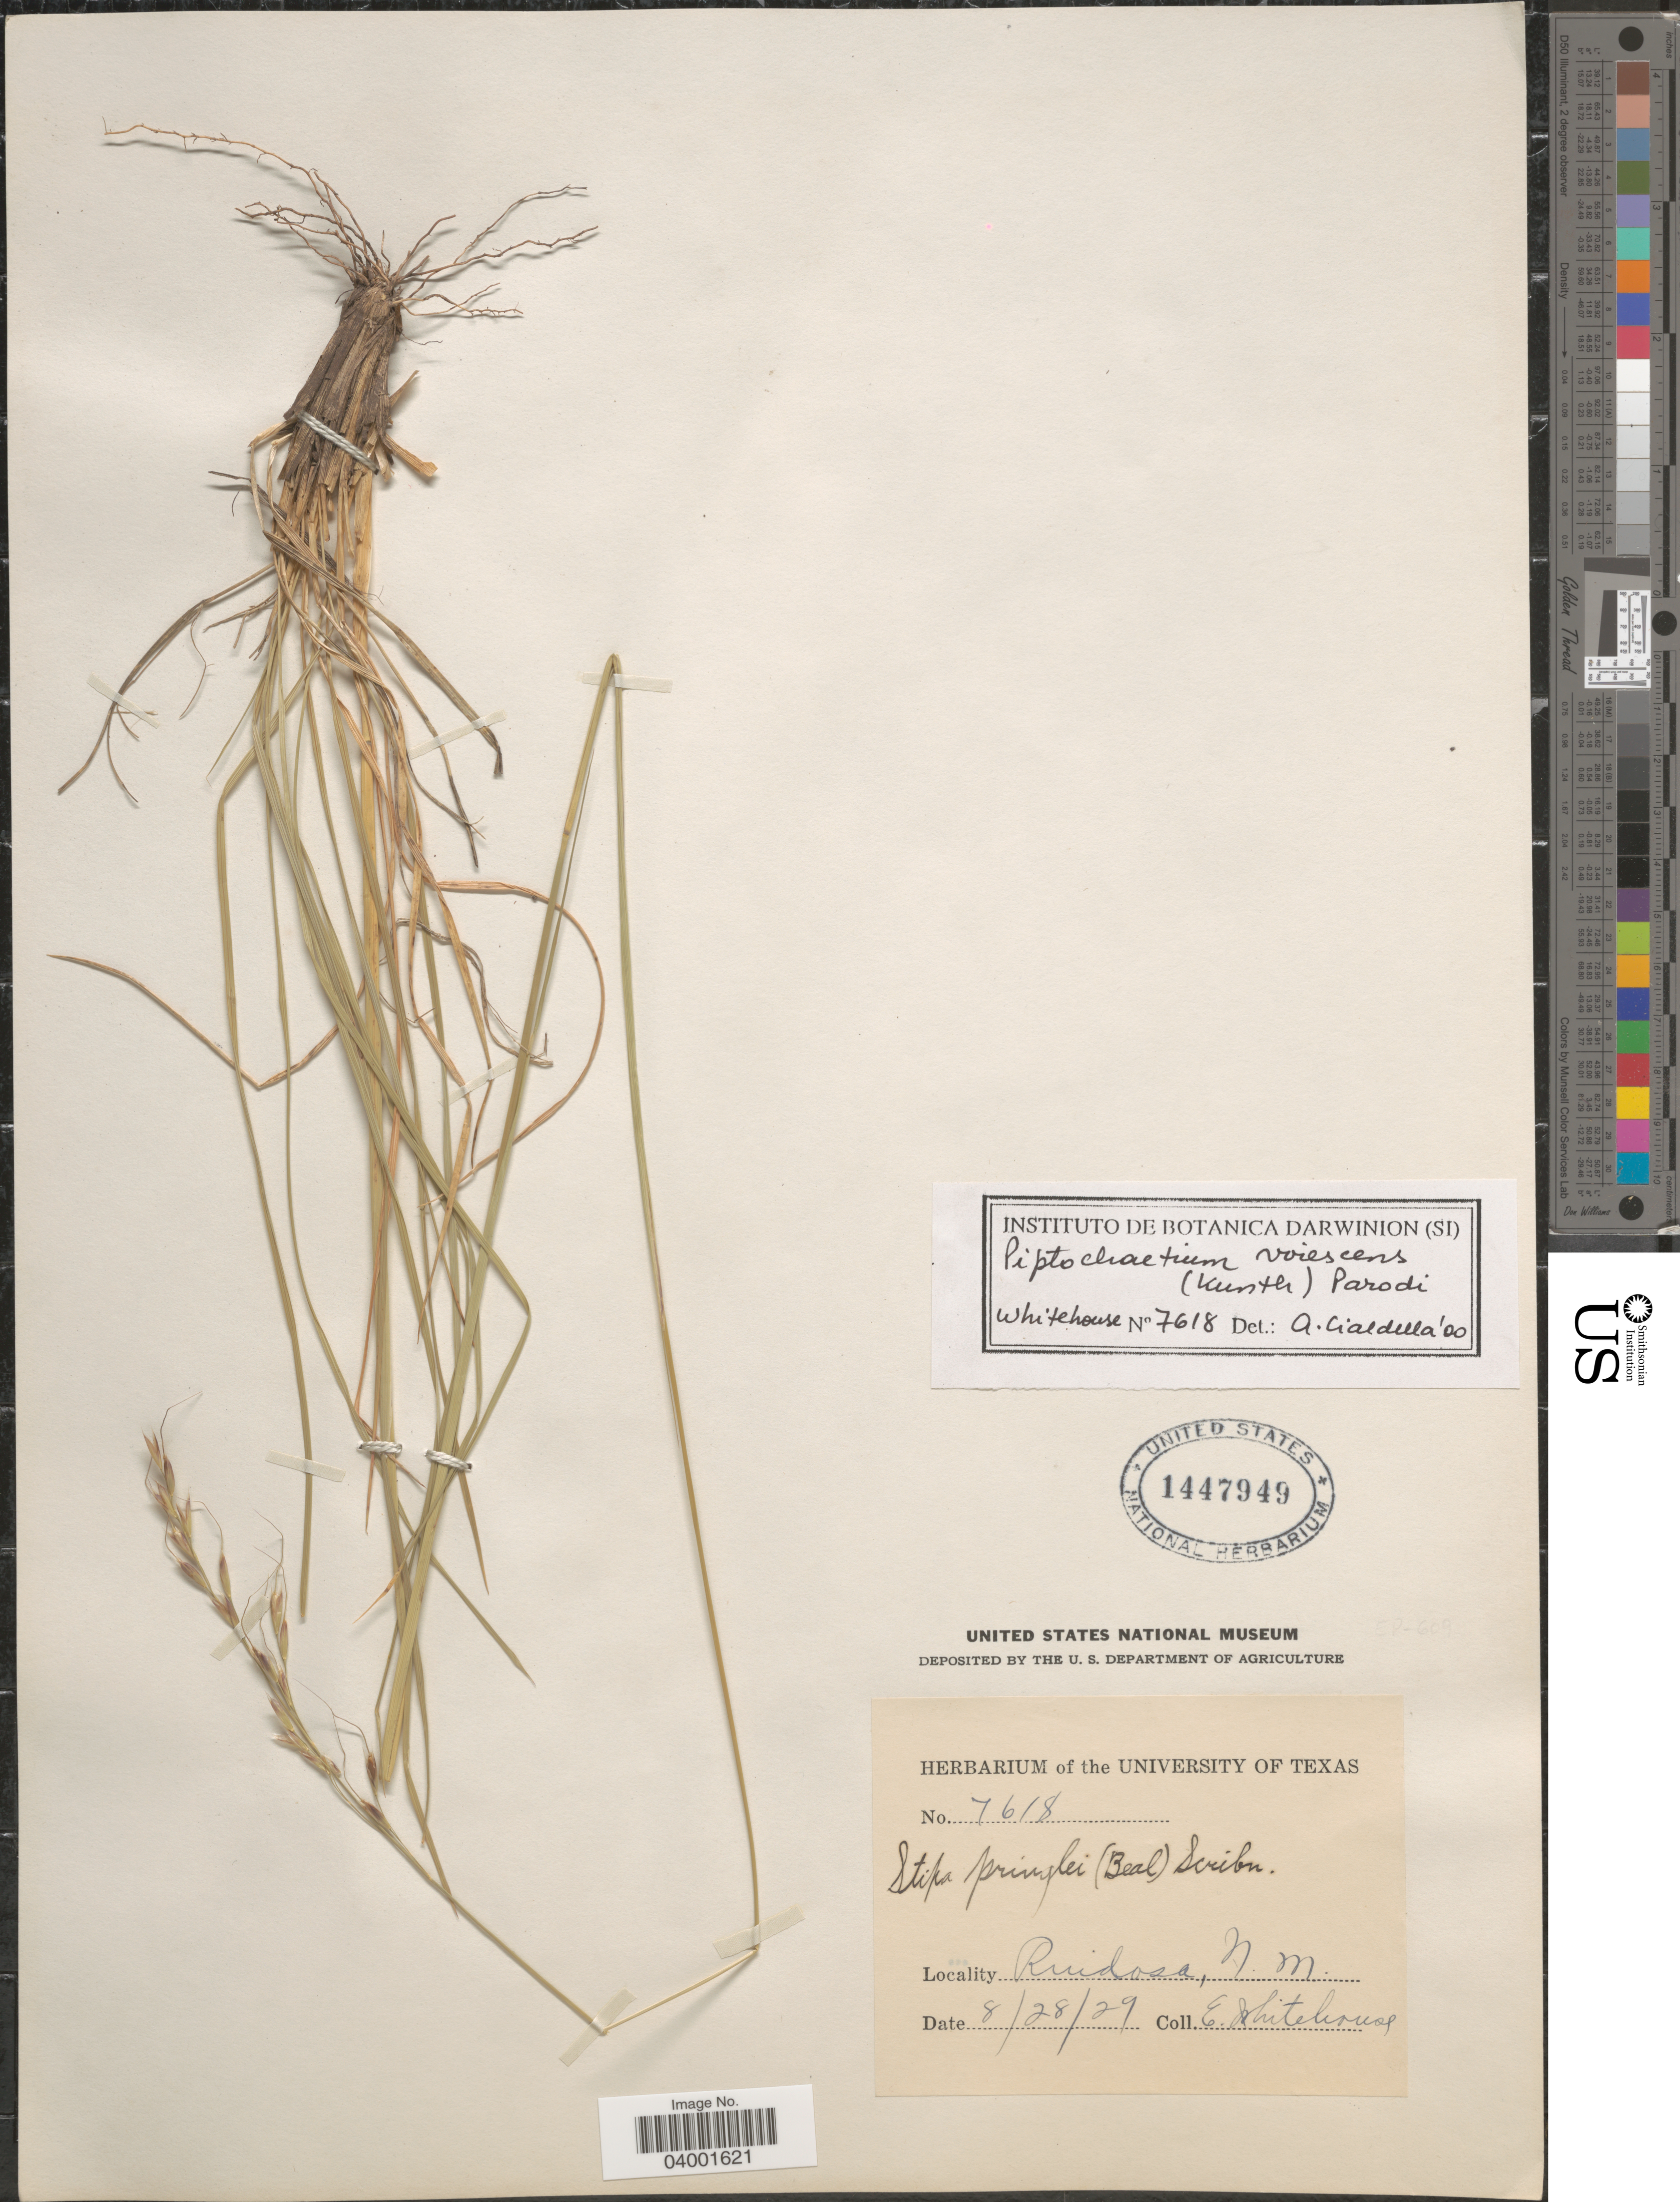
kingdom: Plantae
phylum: Tracheophyta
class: Liliopsida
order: Poales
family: Poaceae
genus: Piptochaetium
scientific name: Piptochaetium virescens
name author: (Kunth) Parodi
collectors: E. Whitehouse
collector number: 7618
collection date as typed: Transcribed d/m/y: 28/8/29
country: United States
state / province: New Mexico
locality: Ruidoso.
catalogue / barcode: US 1447949